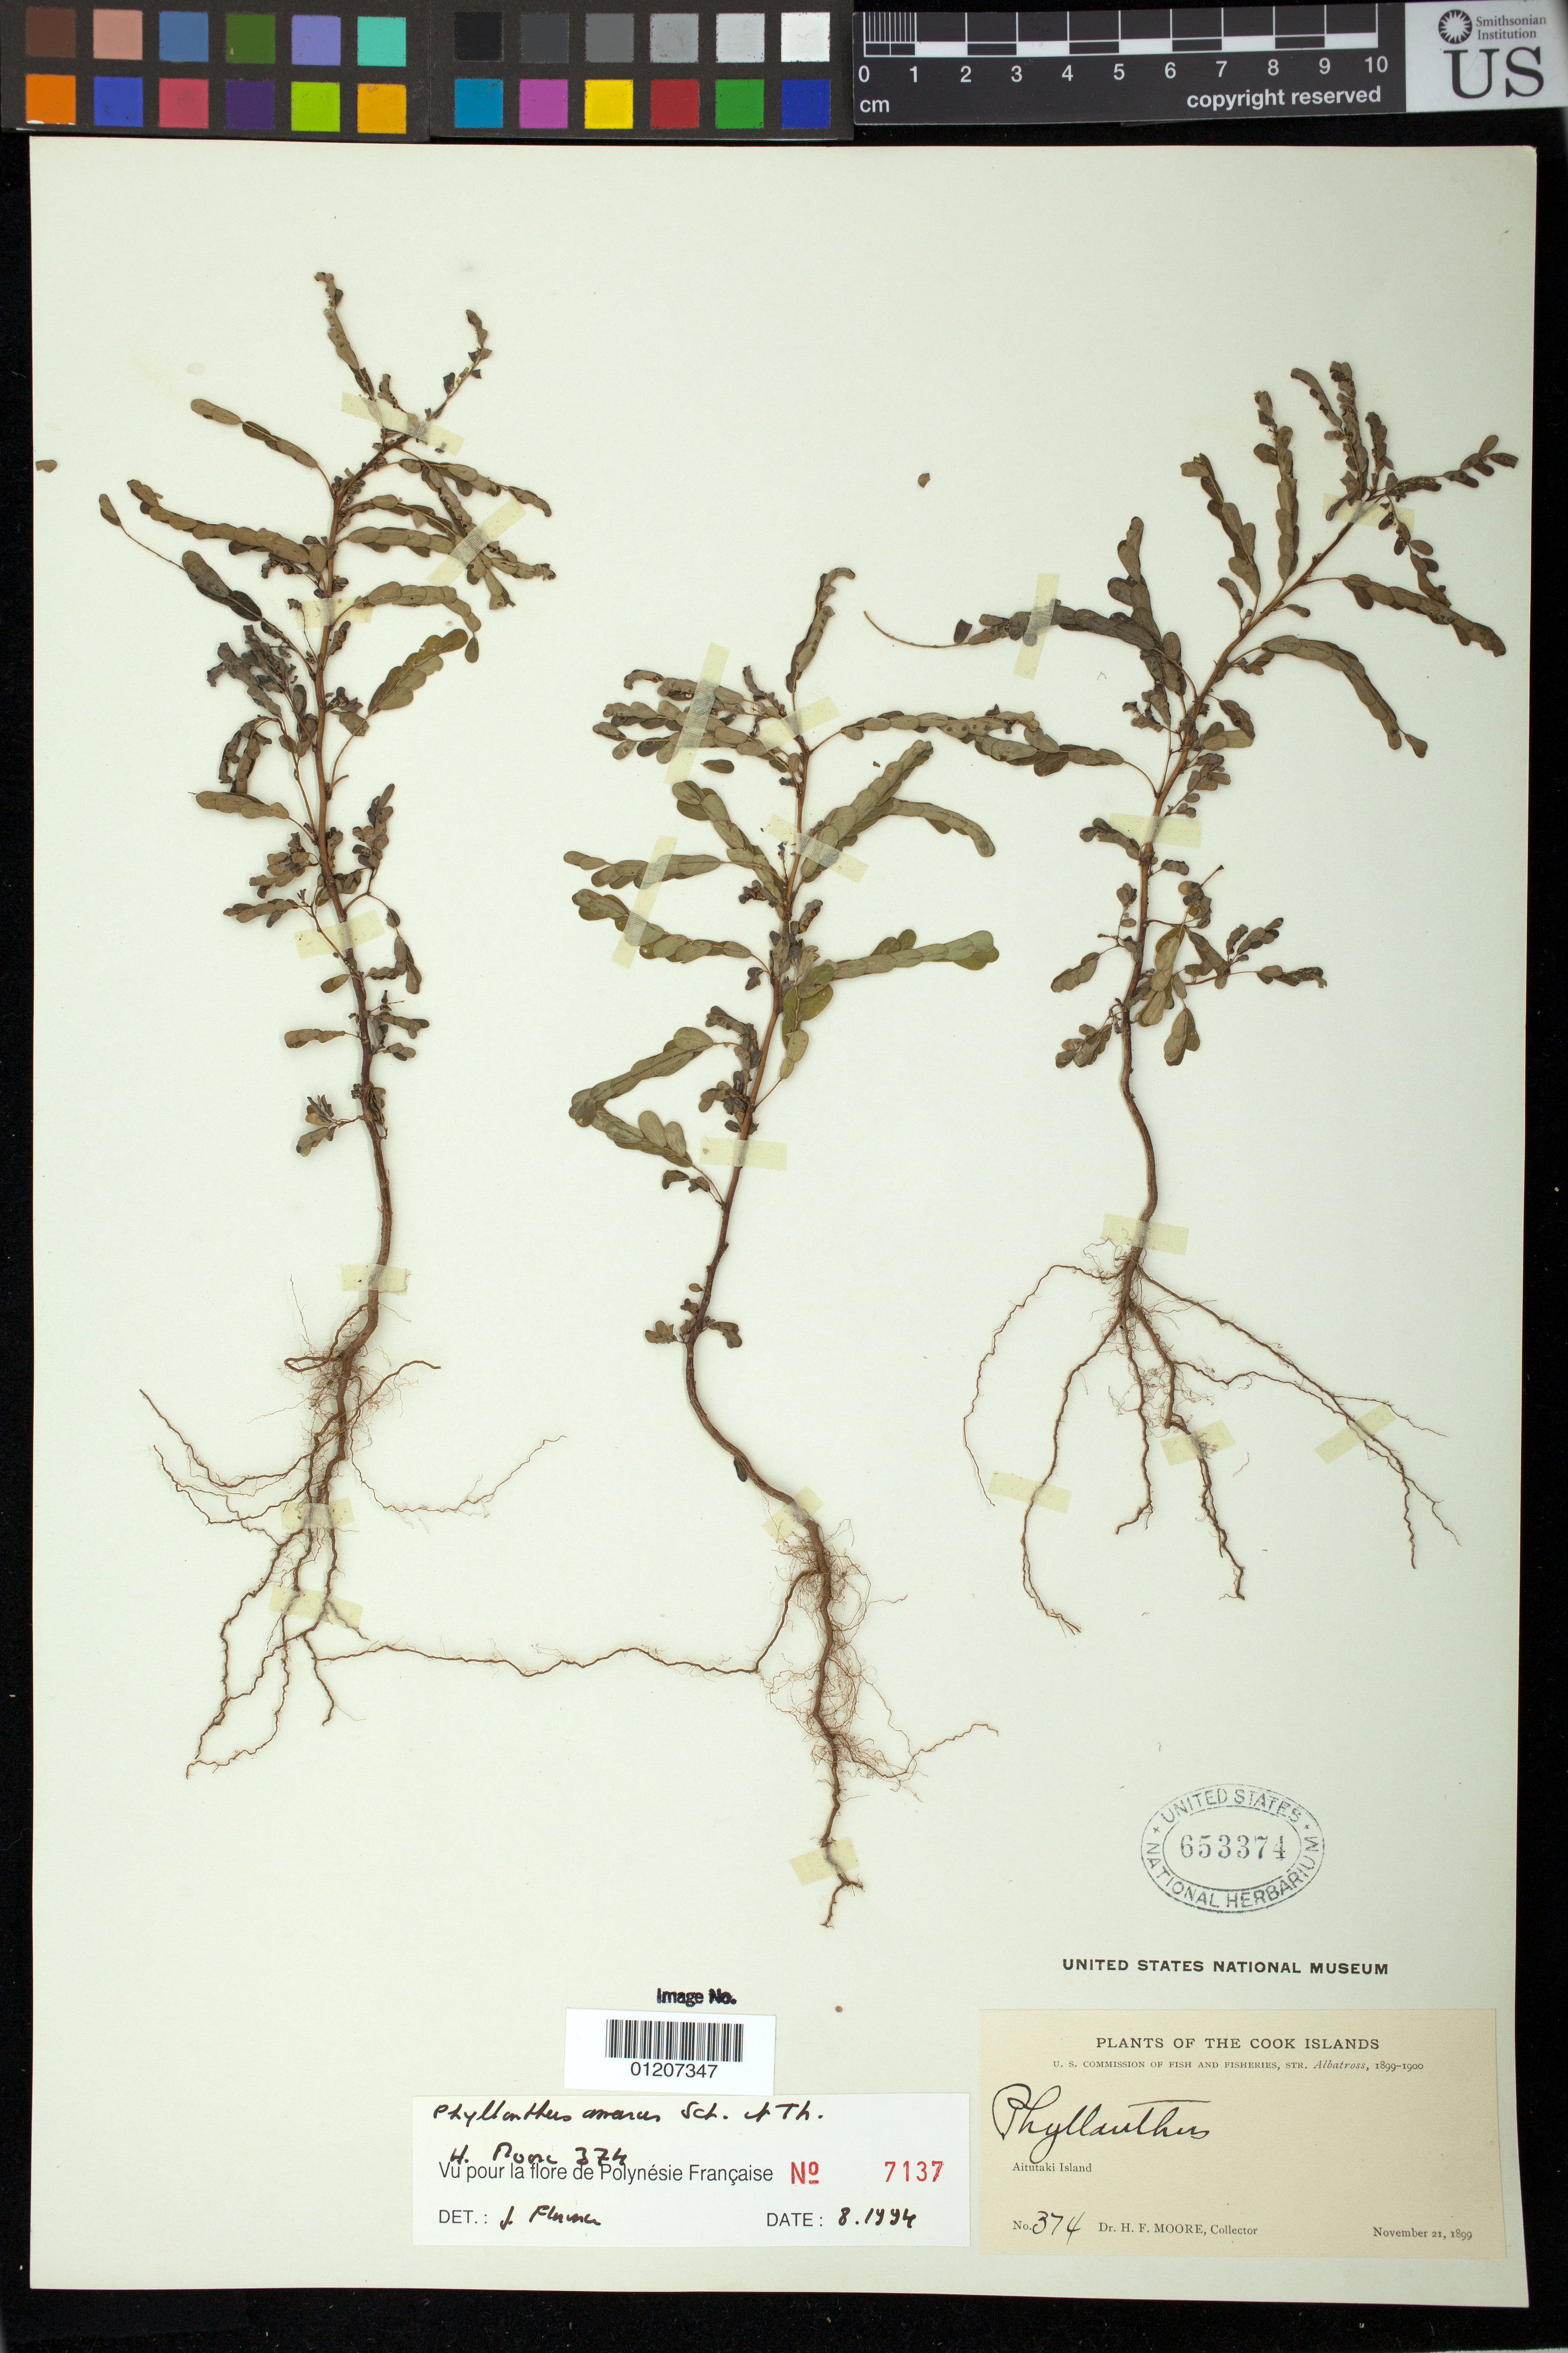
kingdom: Plantae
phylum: Tracheophyta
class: Magnoliopsida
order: Malpighiales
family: Phyllanthaceae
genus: Phyllanthus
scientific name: Phyllanthus amarus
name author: Schumach. & Thonn.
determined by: Florence, J.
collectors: H. F. Moore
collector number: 374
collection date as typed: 21 Nov 1899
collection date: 1899-11-21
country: Cook Islands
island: Aitutaki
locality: Aitutaki Island [Southern Cook Is.]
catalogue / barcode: US 653374